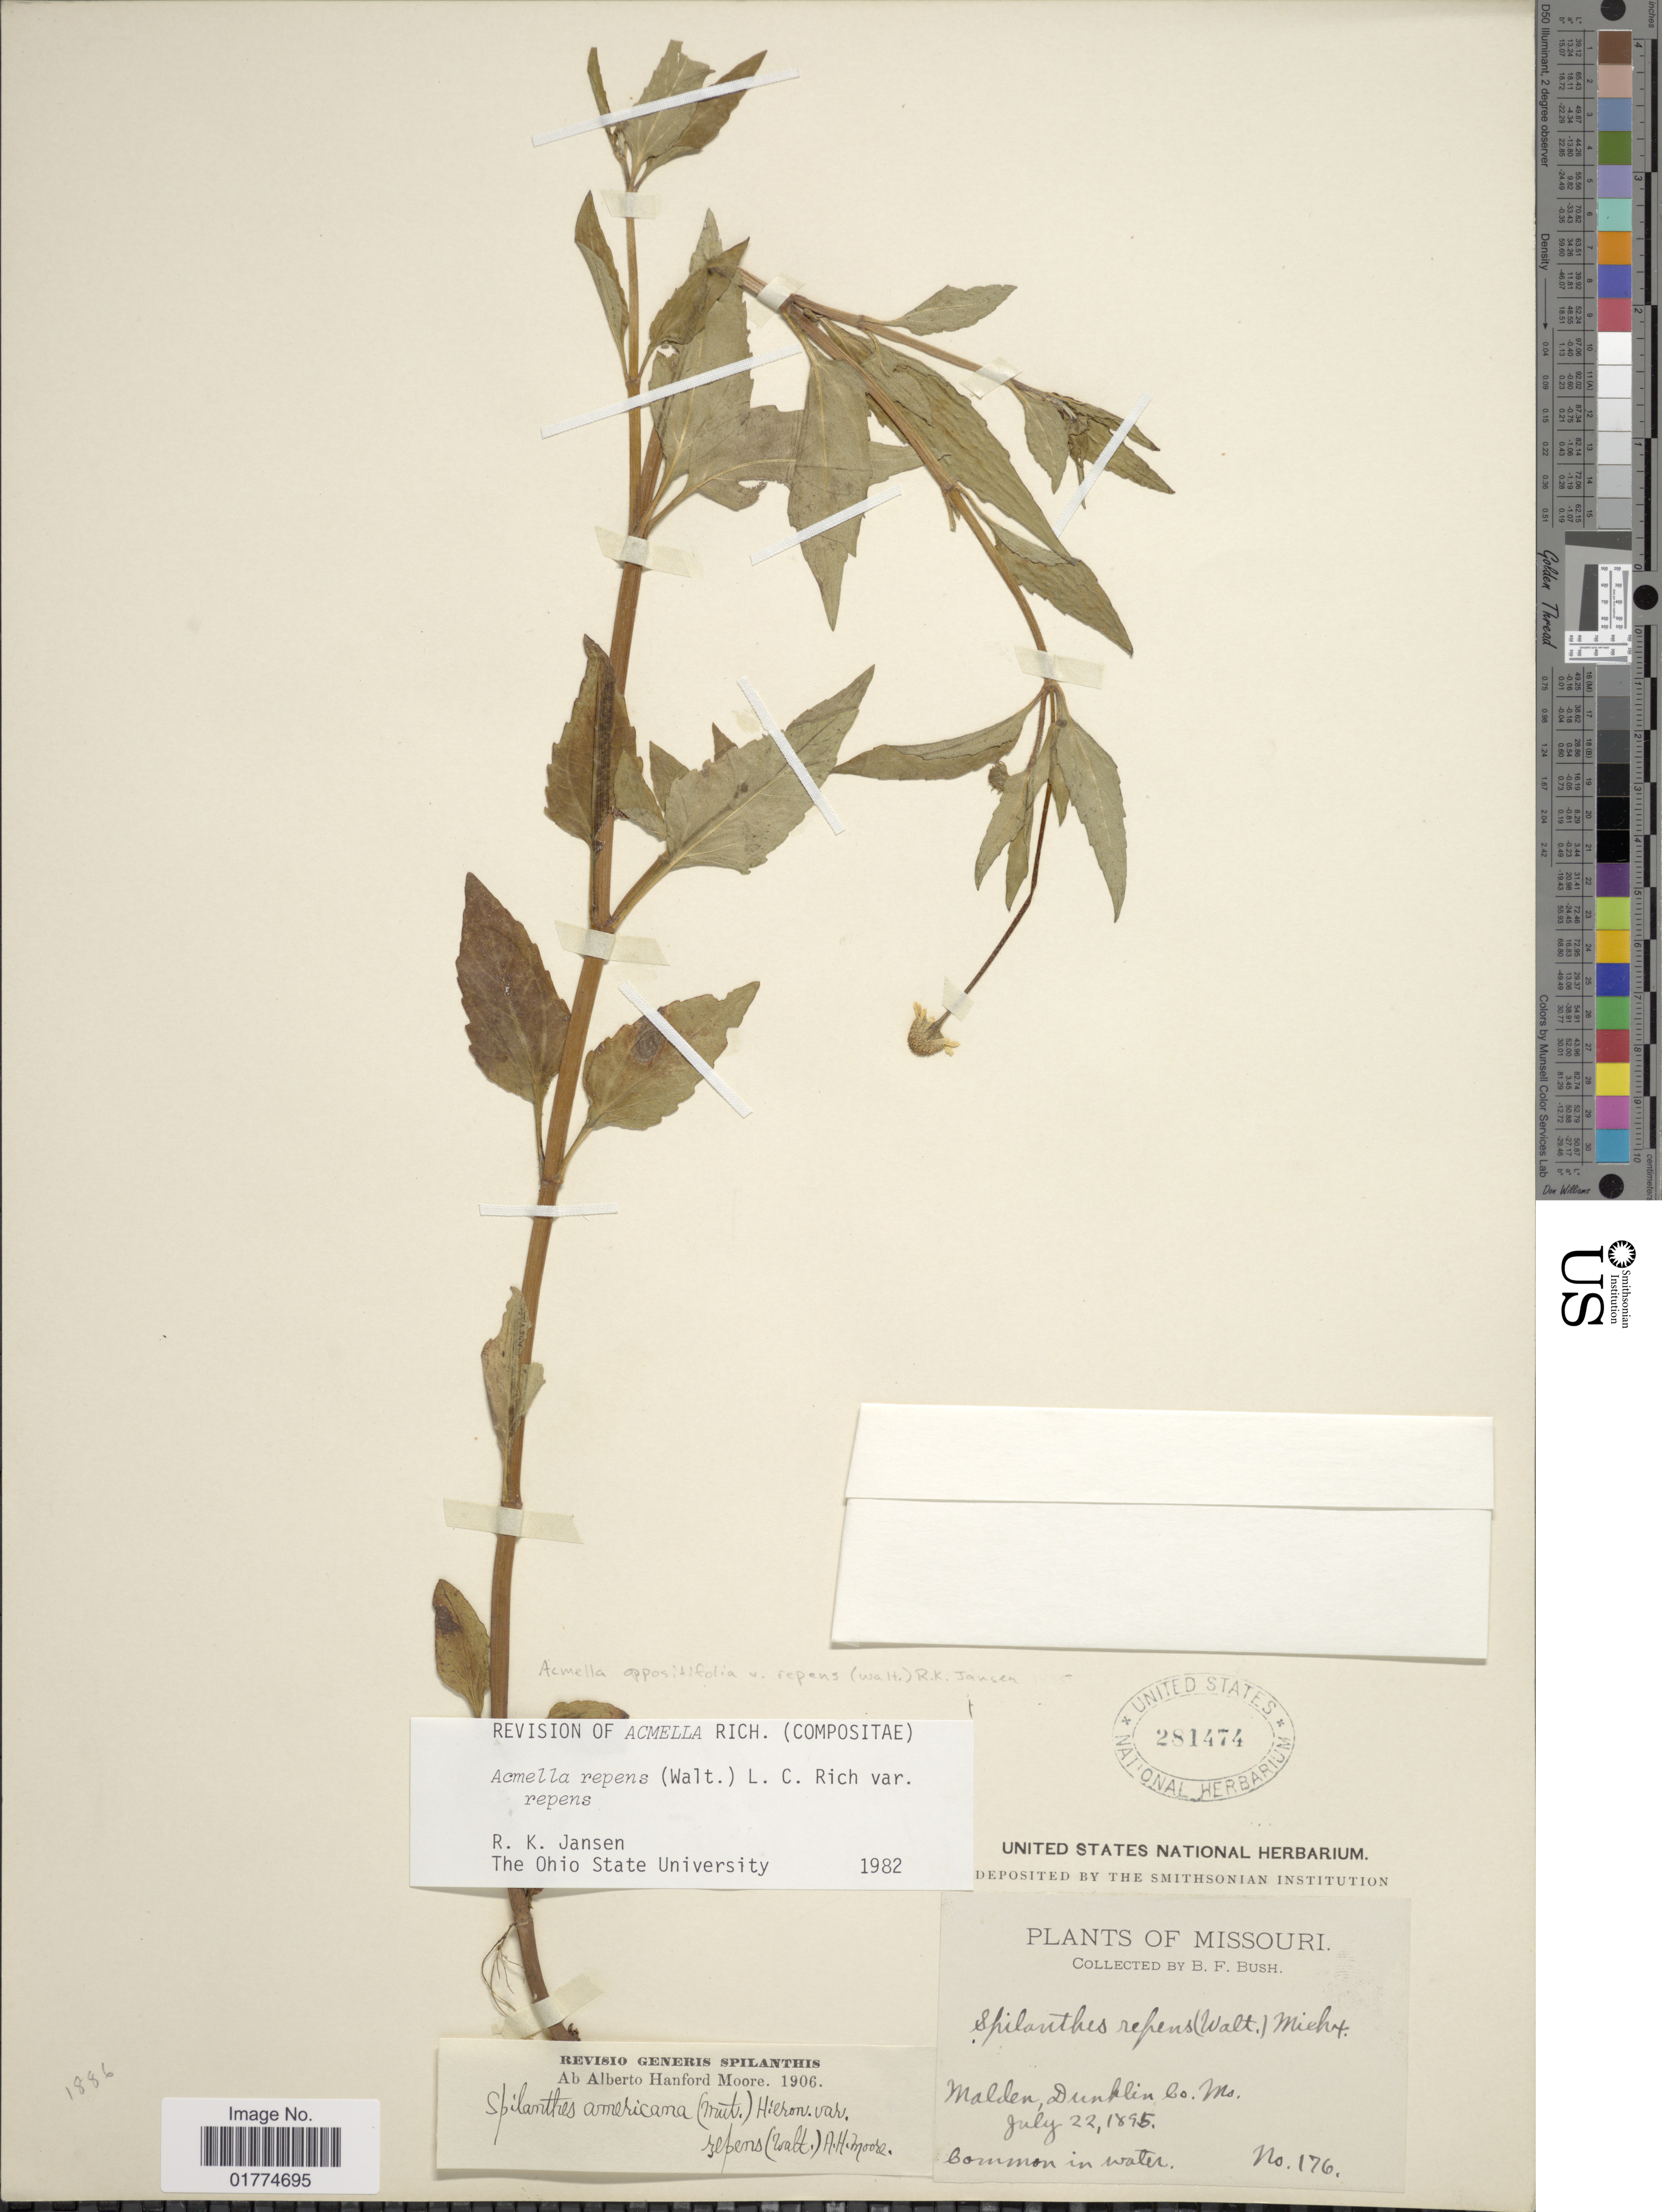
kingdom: Plantae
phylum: Tracheophyta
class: Magnoliopsida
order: Asterales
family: Asteraceae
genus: Acmella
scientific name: Acmella oppositifolia var. repens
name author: (Walter) R.K. Jansen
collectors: B. F. Bush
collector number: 176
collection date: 1895-07-22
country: United States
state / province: Missouri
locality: Malden, Dunklin Co.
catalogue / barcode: US 281474